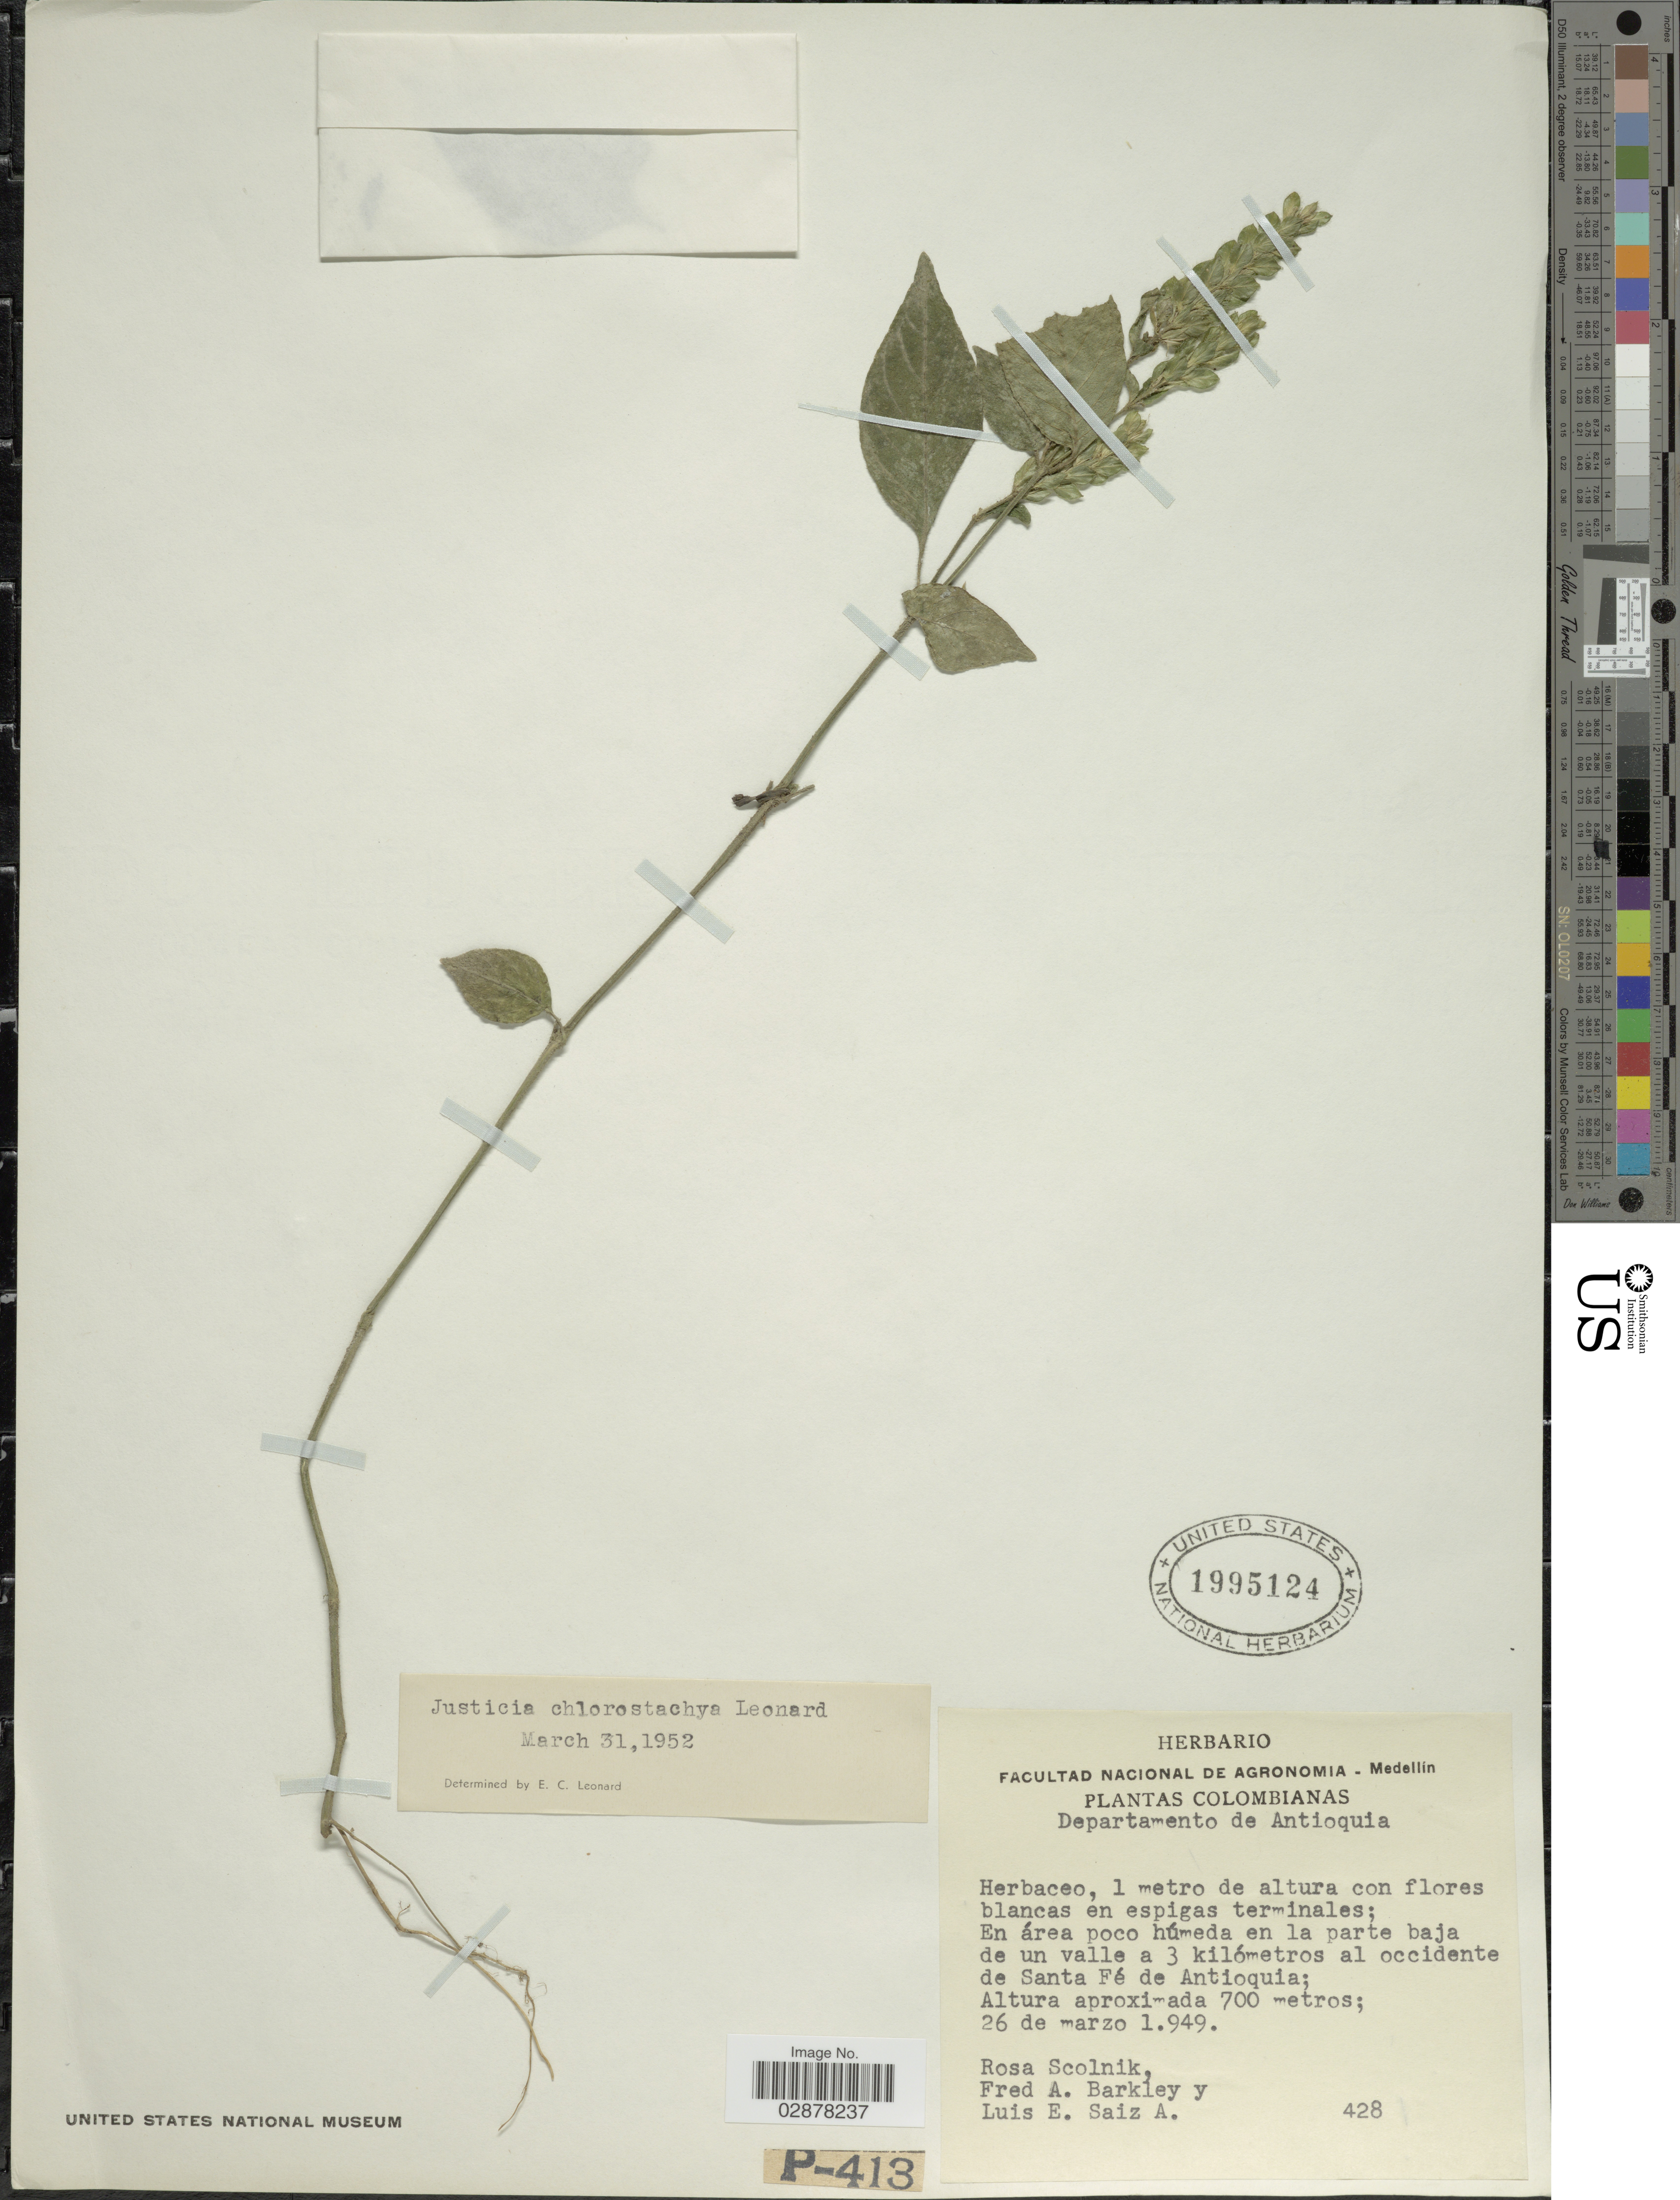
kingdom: Plantae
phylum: Tracheophyta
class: Magnoliopsida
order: Lamiales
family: Acanthaceae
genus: Justicia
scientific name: Justicia chlorostachya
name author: Leonard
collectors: R. Scolnik, F. A. Barkley & L. Saiz A.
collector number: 428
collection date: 1949-03-26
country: Colombia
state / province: Antioquia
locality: Departamento de Antioquia, En área poco húmeda en la parte baja de una valle a 3 kilómetros al occidente de Santa Fé de Antioquia.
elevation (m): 700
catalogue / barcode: US 1995124